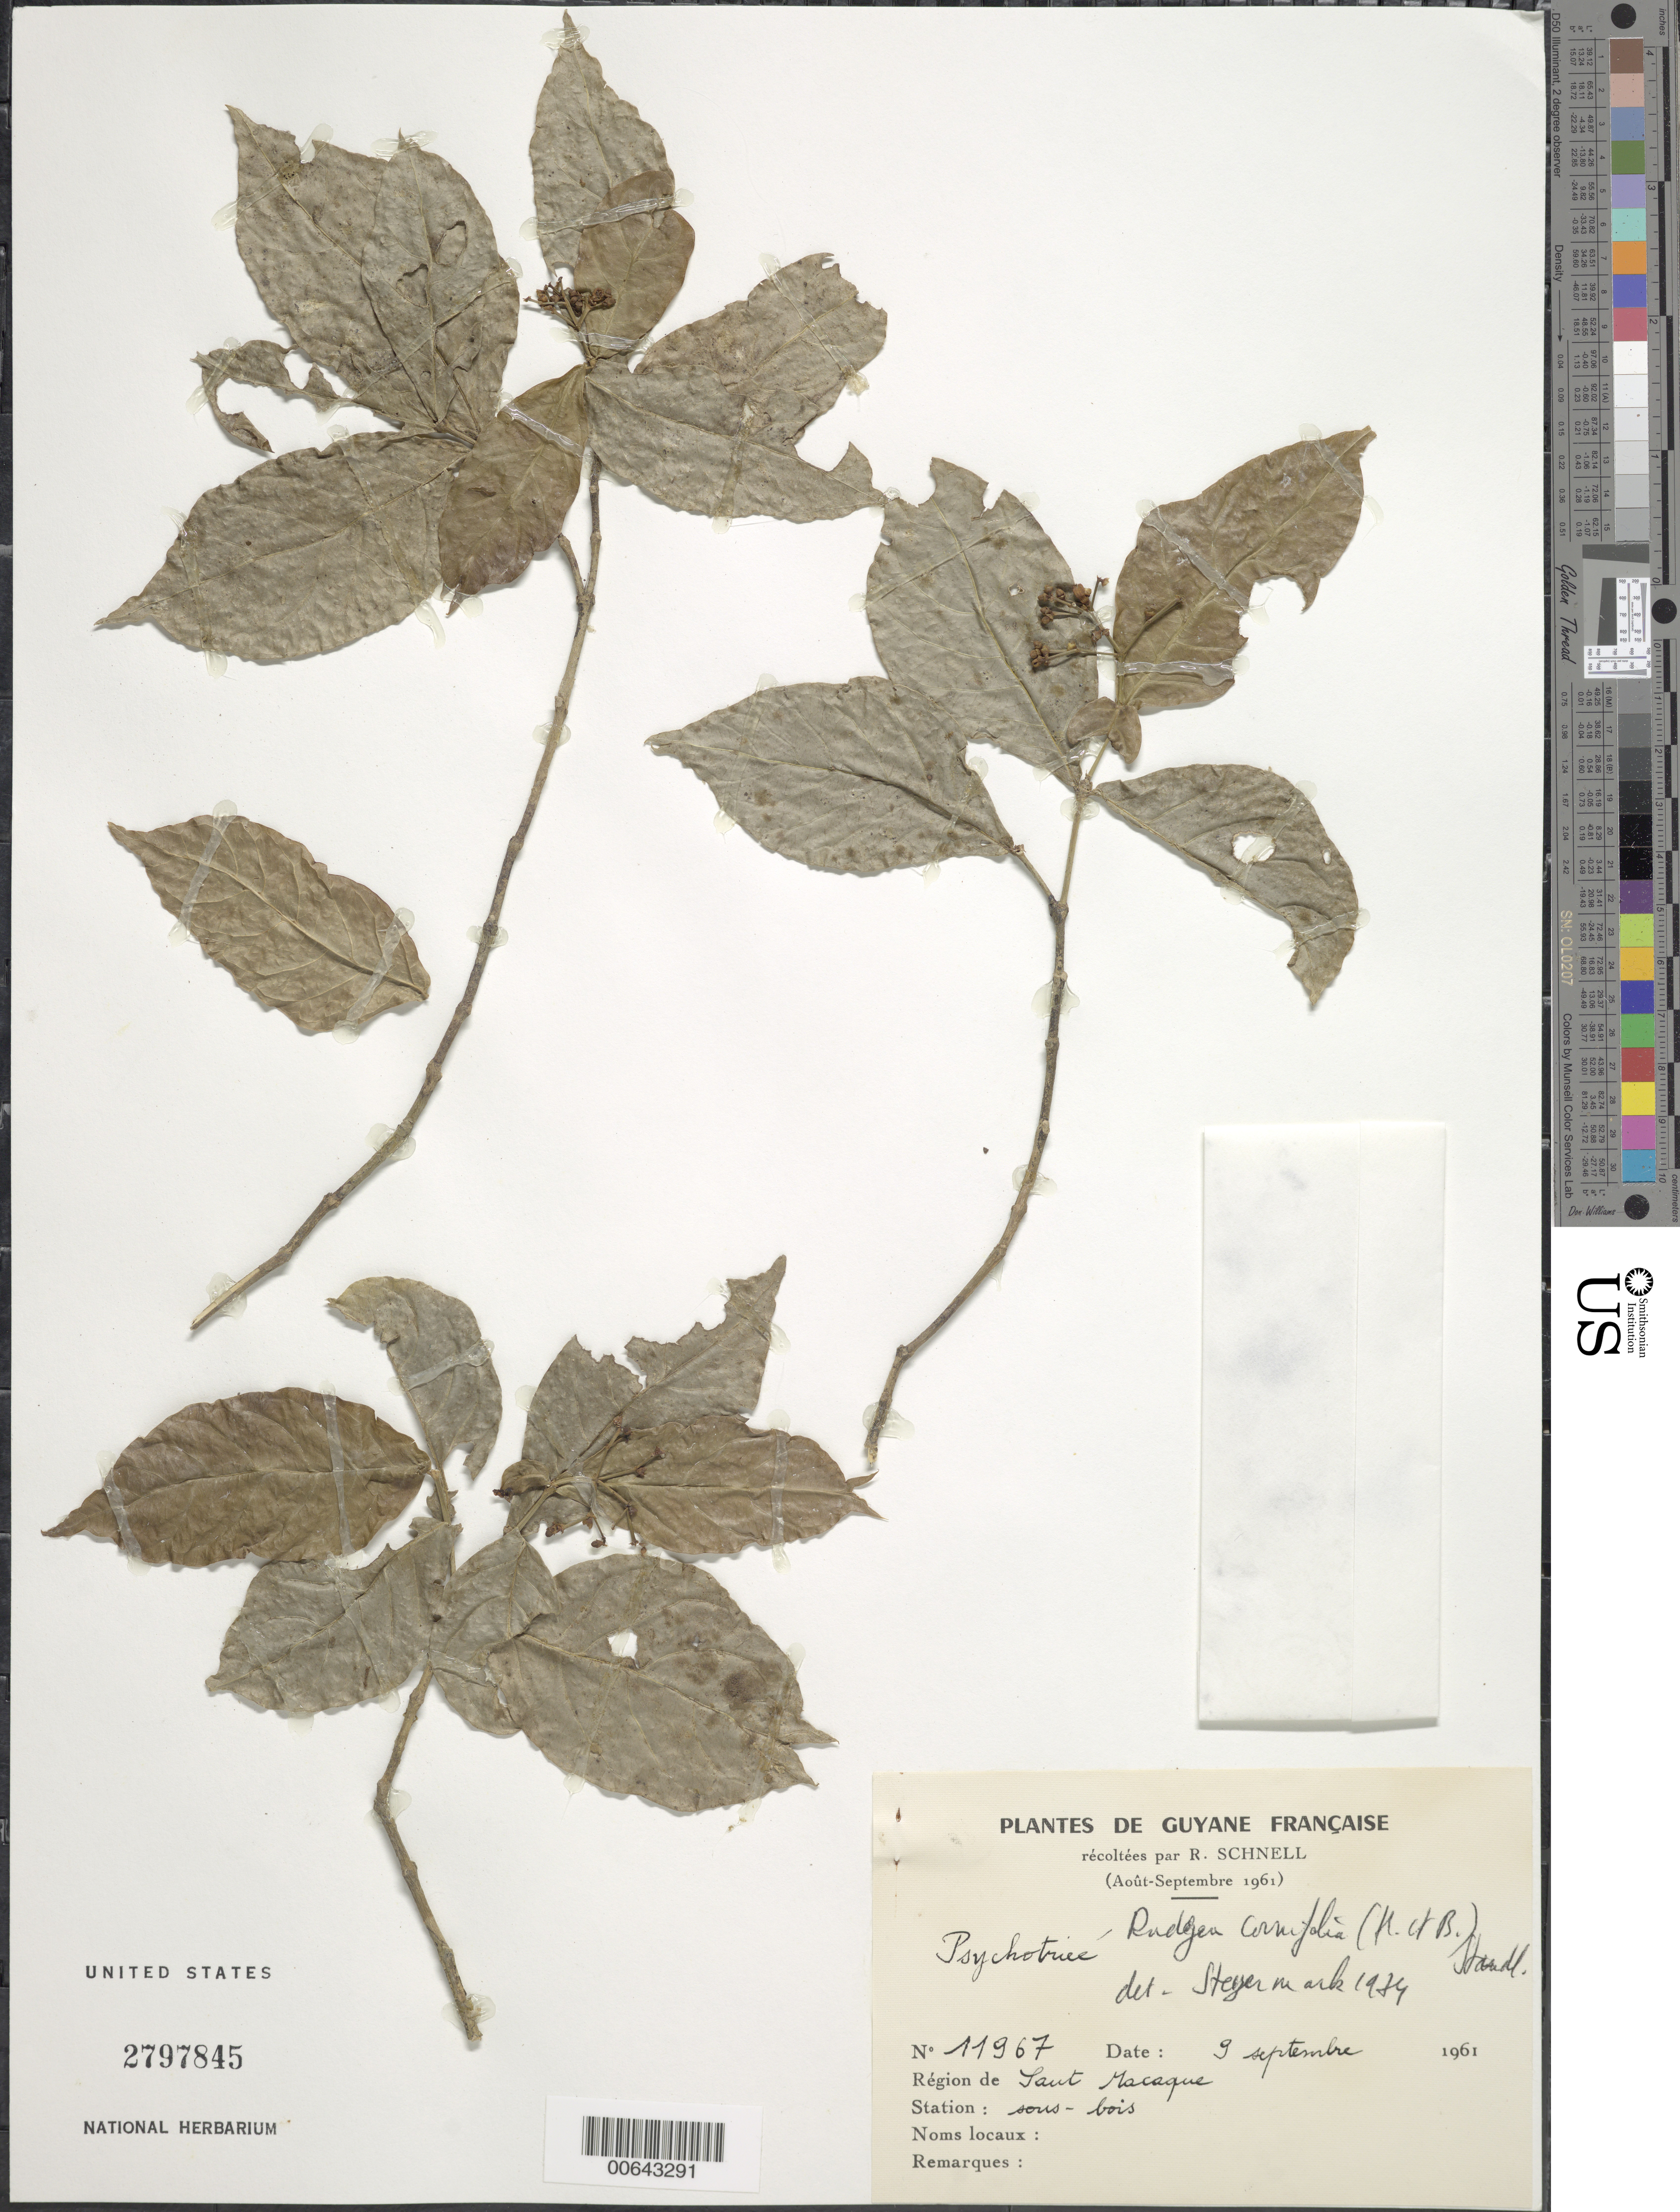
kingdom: Plantae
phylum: Tracheophyta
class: Magnoliopsida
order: Gentianales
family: Rubiaceae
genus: Rudgea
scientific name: Rudgea cornifolia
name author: (Kunth) Standl.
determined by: Steyermark, Julian A., (VEN)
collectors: R. A. Schnell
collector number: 11967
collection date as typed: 9-Sep-61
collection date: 1961-09-09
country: French Guiana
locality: Saut Macaque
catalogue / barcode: US 2797845